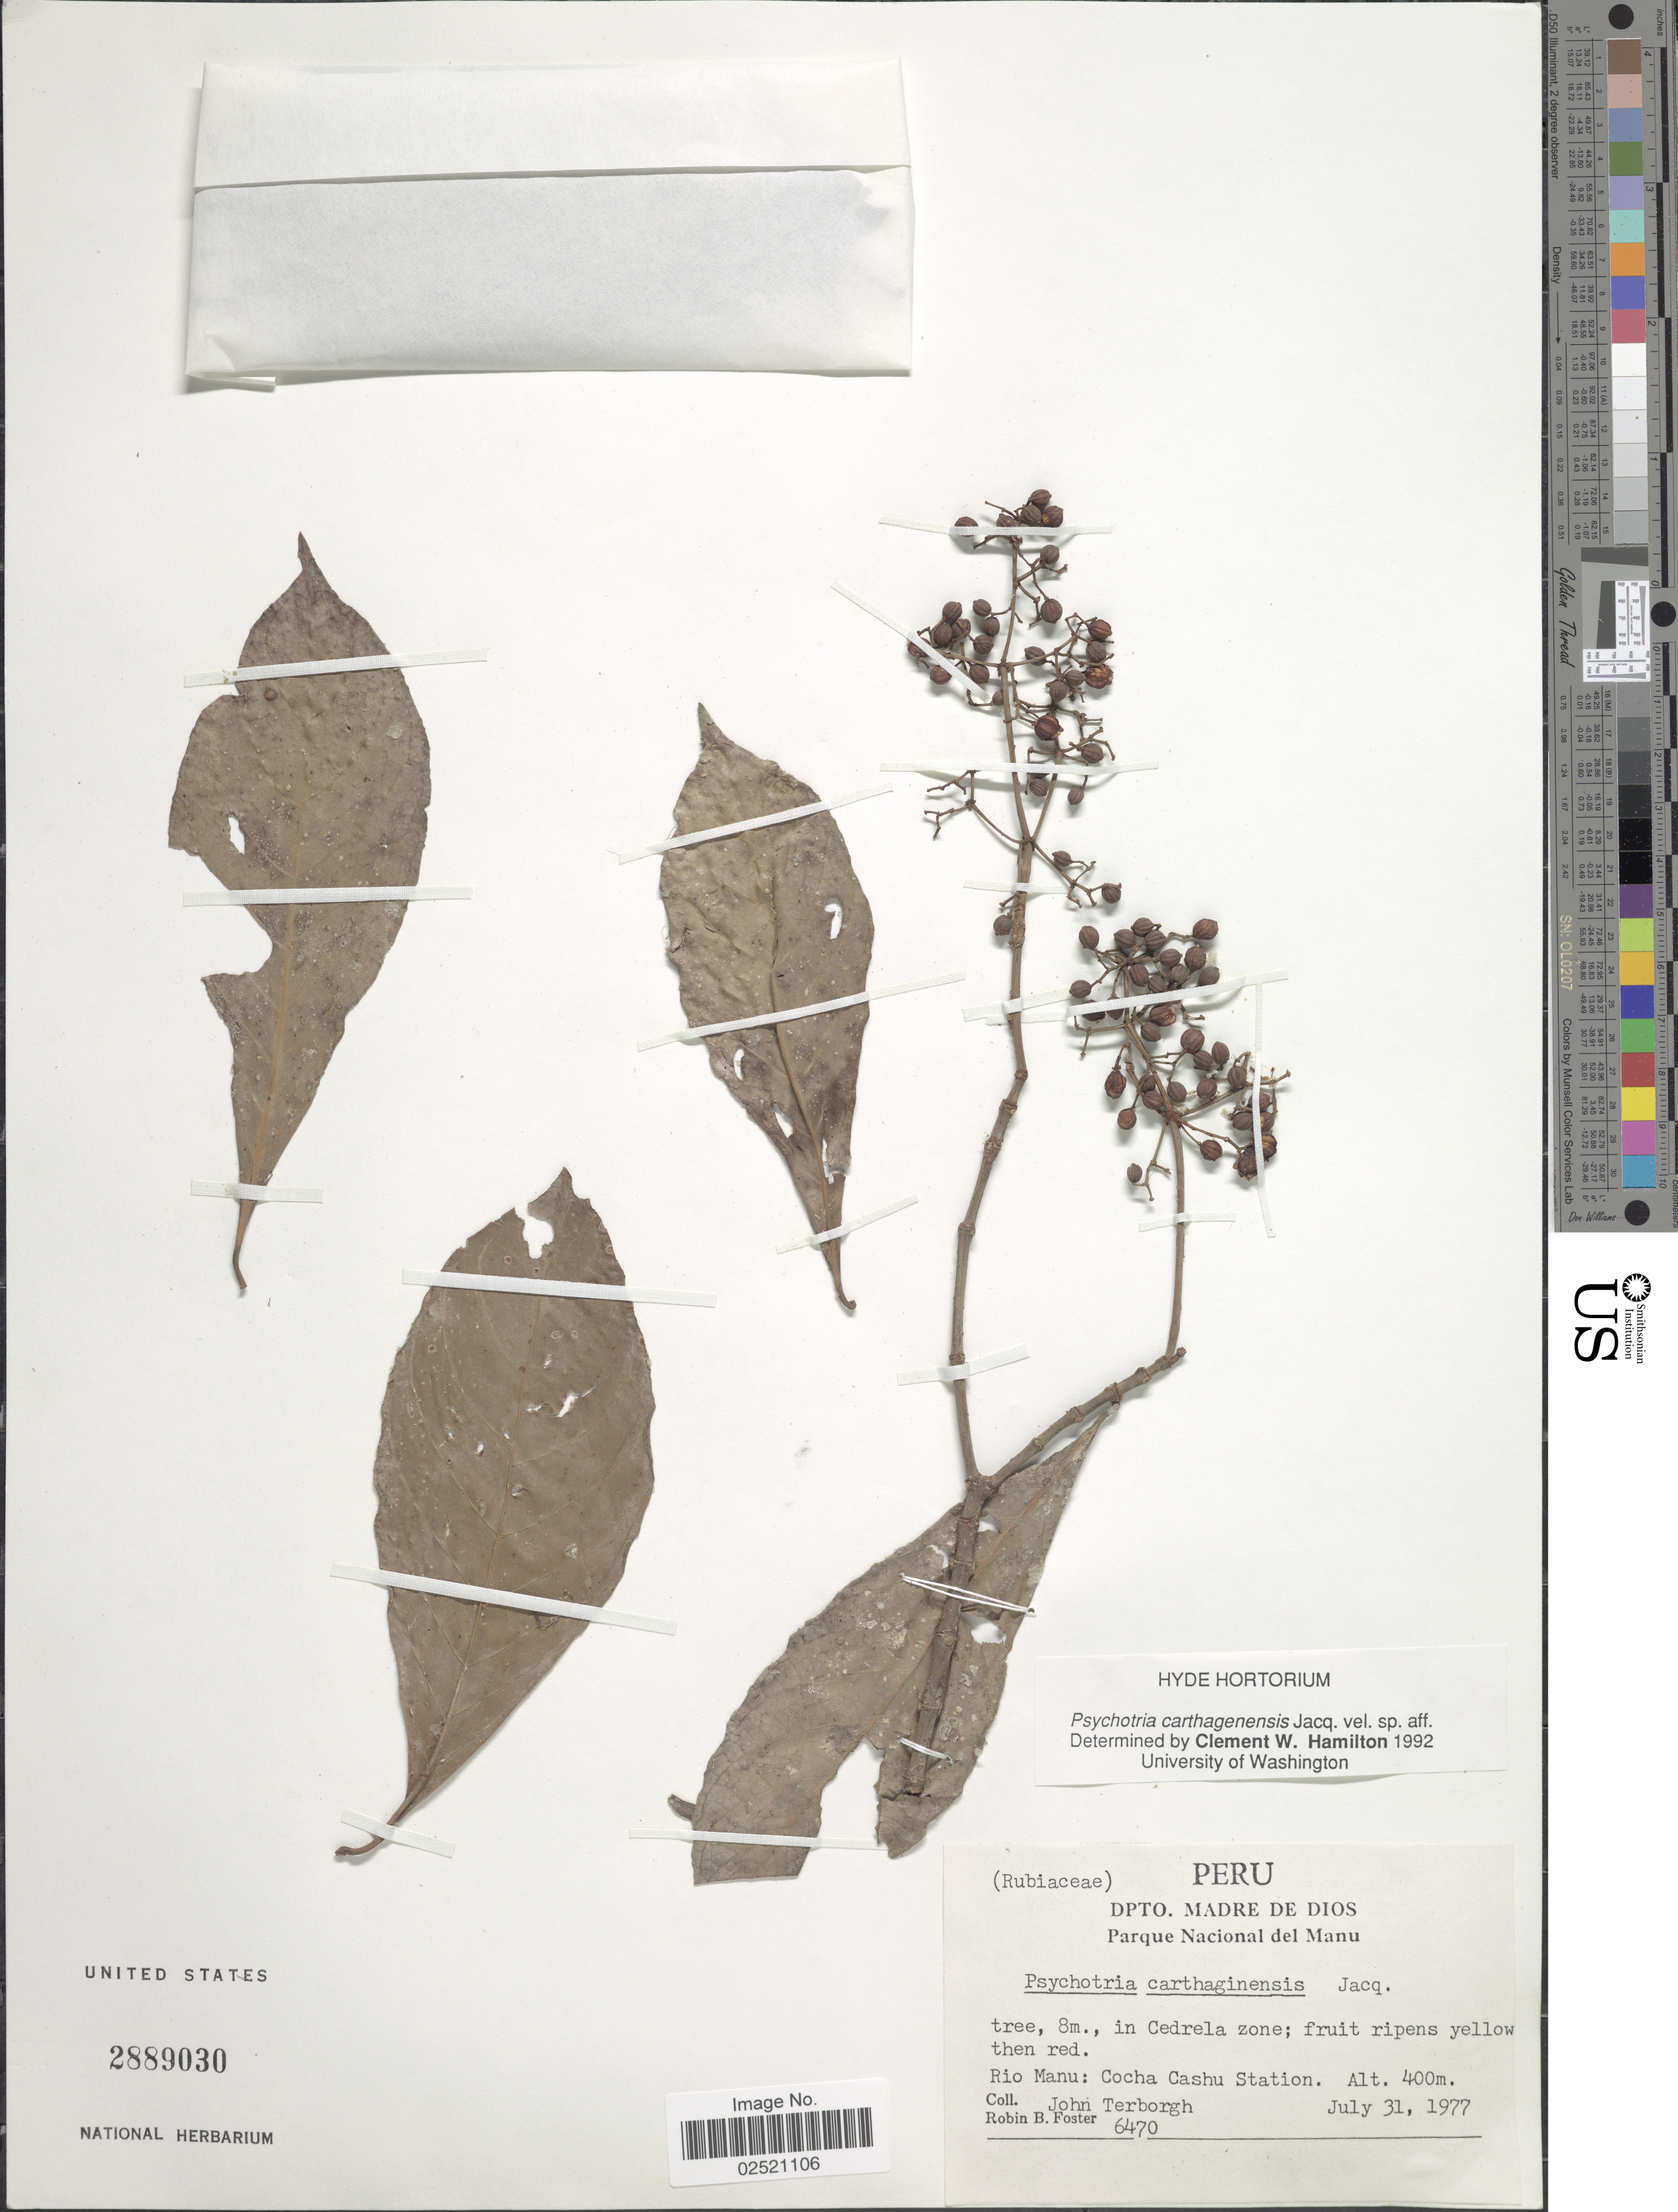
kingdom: Plantae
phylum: Tracheophyta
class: Magnoliopsida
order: Gentianales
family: Rubiaceae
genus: Psychotria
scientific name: Psychotria carthagenensis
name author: Jacq.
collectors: J. Terborgh & R. B. Foster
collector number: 6470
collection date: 1977-07-31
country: Peru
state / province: Madre de Dios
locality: Parque Nacional del Manu, in Cedrela Zone, Rio Manu: Cocha Cashu Station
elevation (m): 400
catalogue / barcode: US 2889030